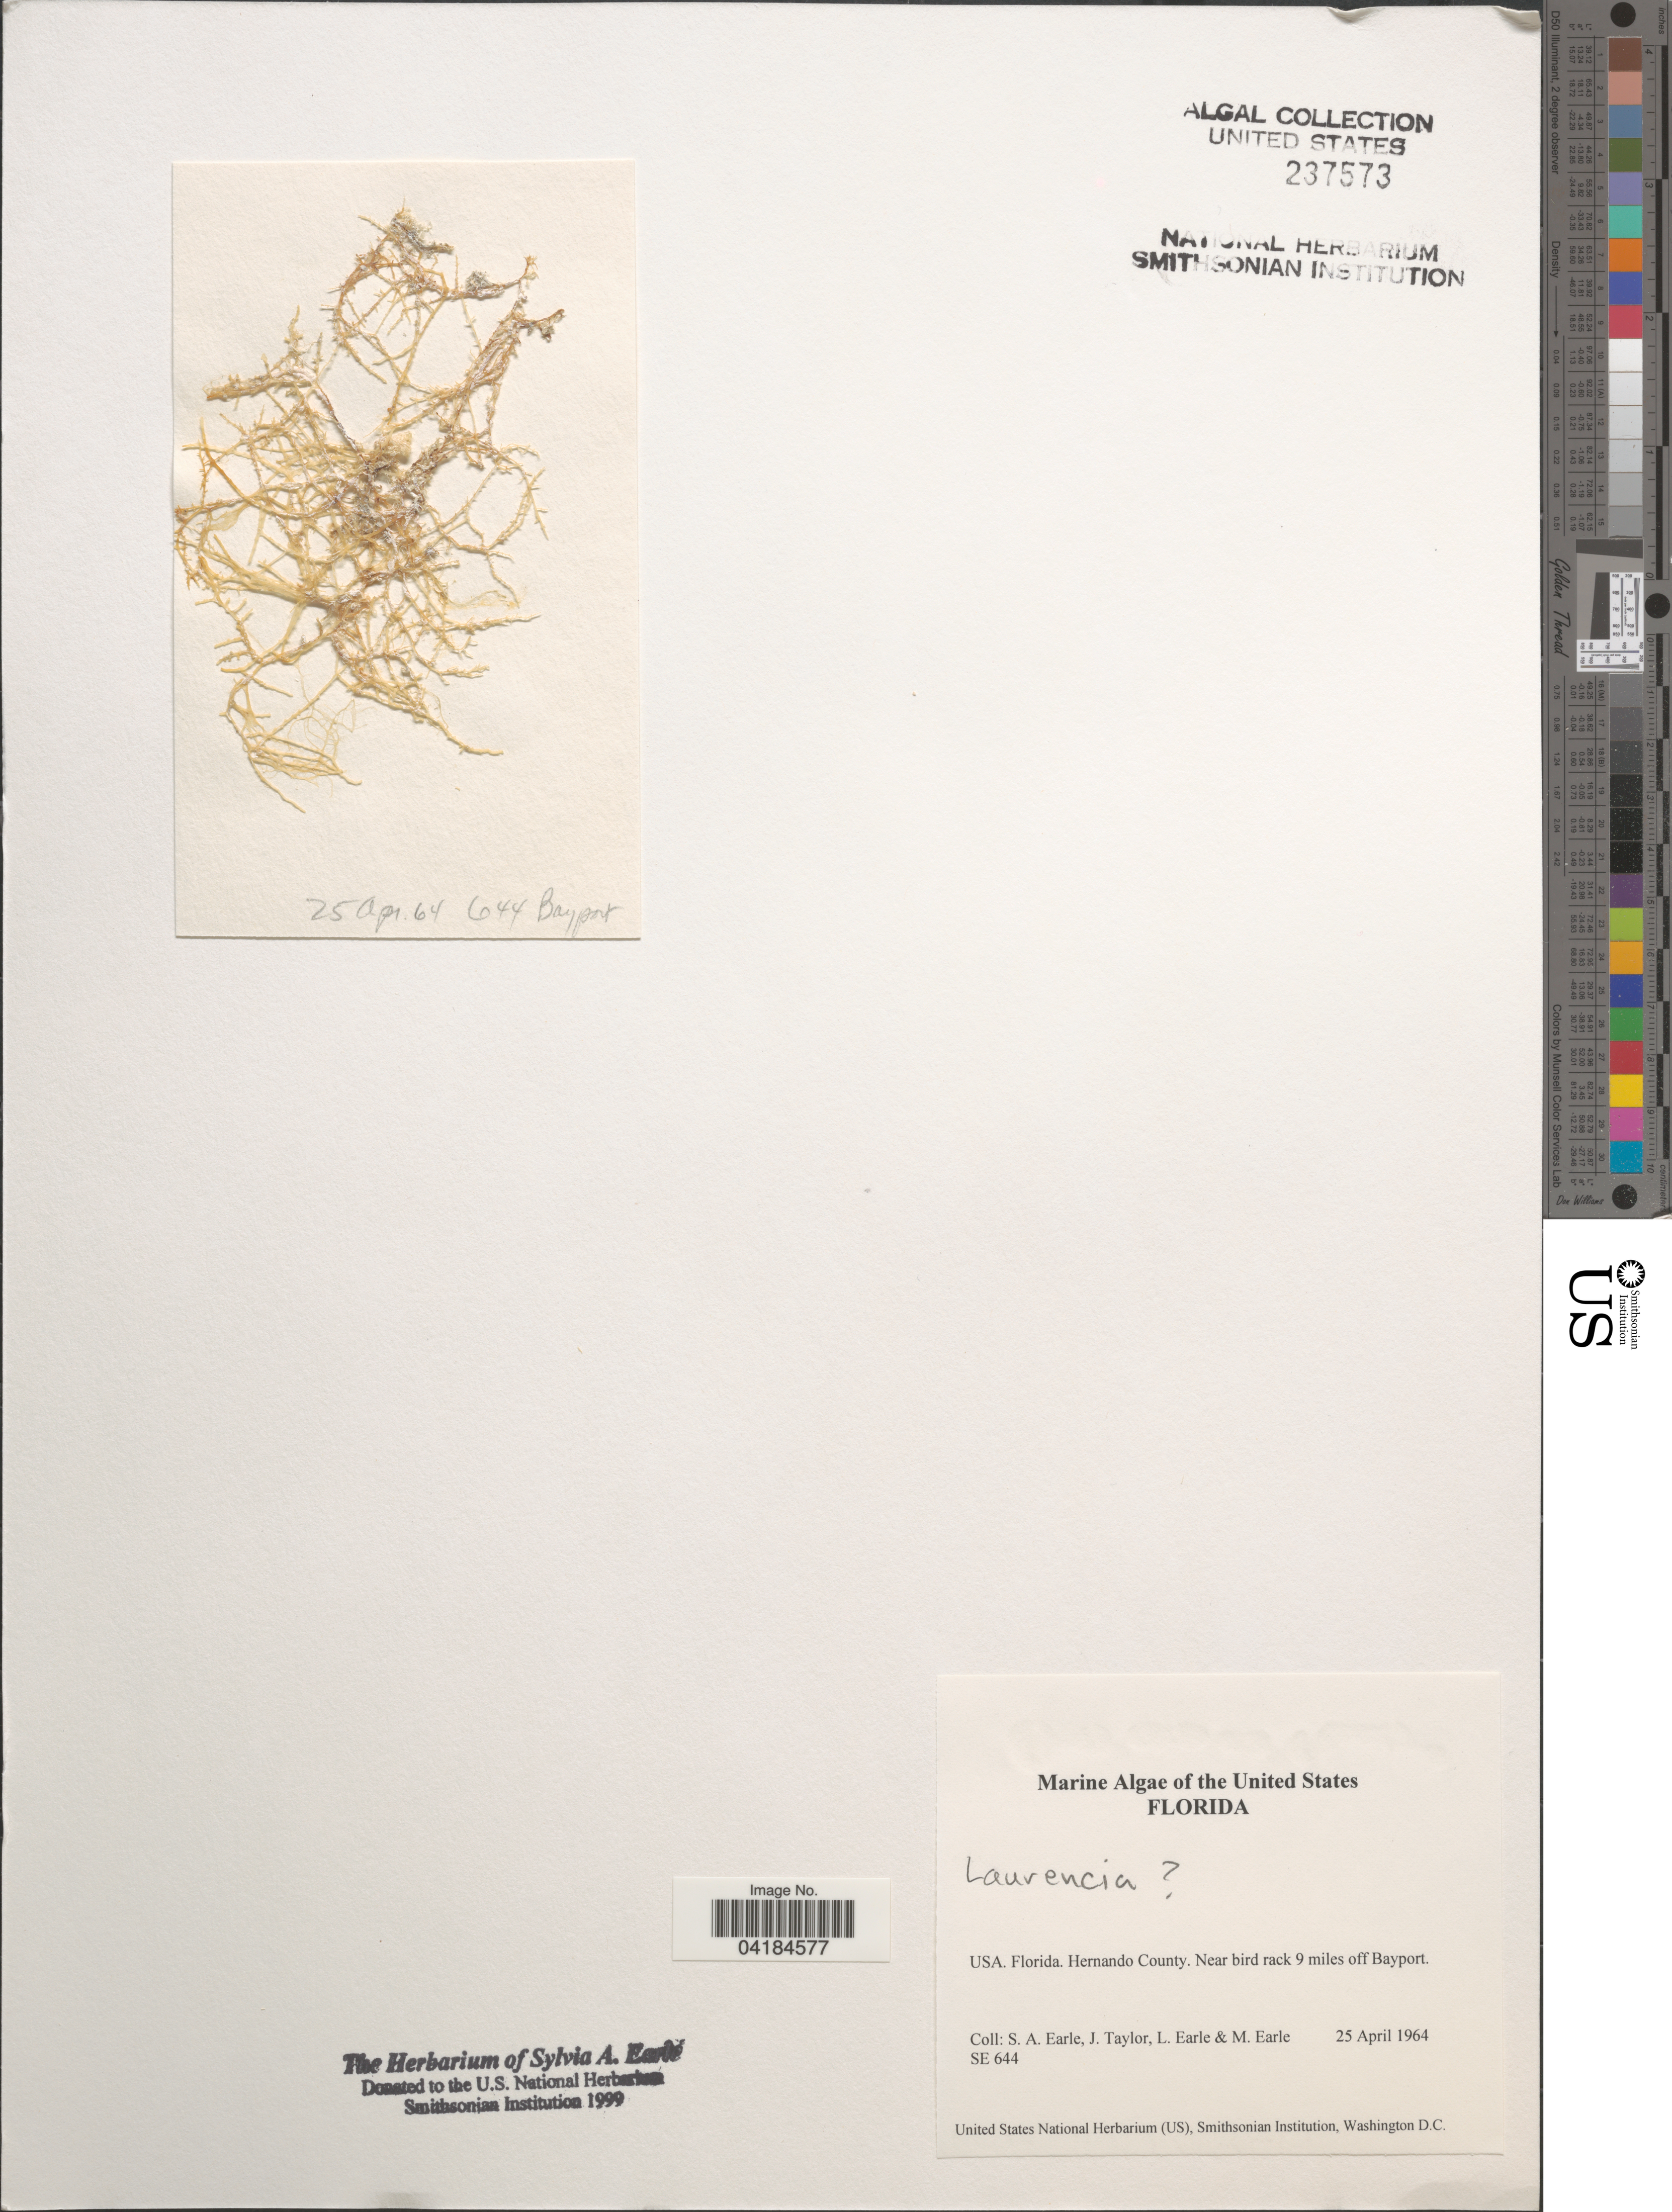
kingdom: Plantae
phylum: Rhodophyta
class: Florideophyceae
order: Ceramiales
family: Rhodomelaceae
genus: Laurencia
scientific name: Laurencia sp.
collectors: S. A. Earle, J. Taylor, L. Earle & M. Earle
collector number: SE644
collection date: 1964-04-25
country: United States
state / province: Florida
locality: Hernando County. Near bird rack 9 miles off Bayport.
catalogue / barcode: US 237573